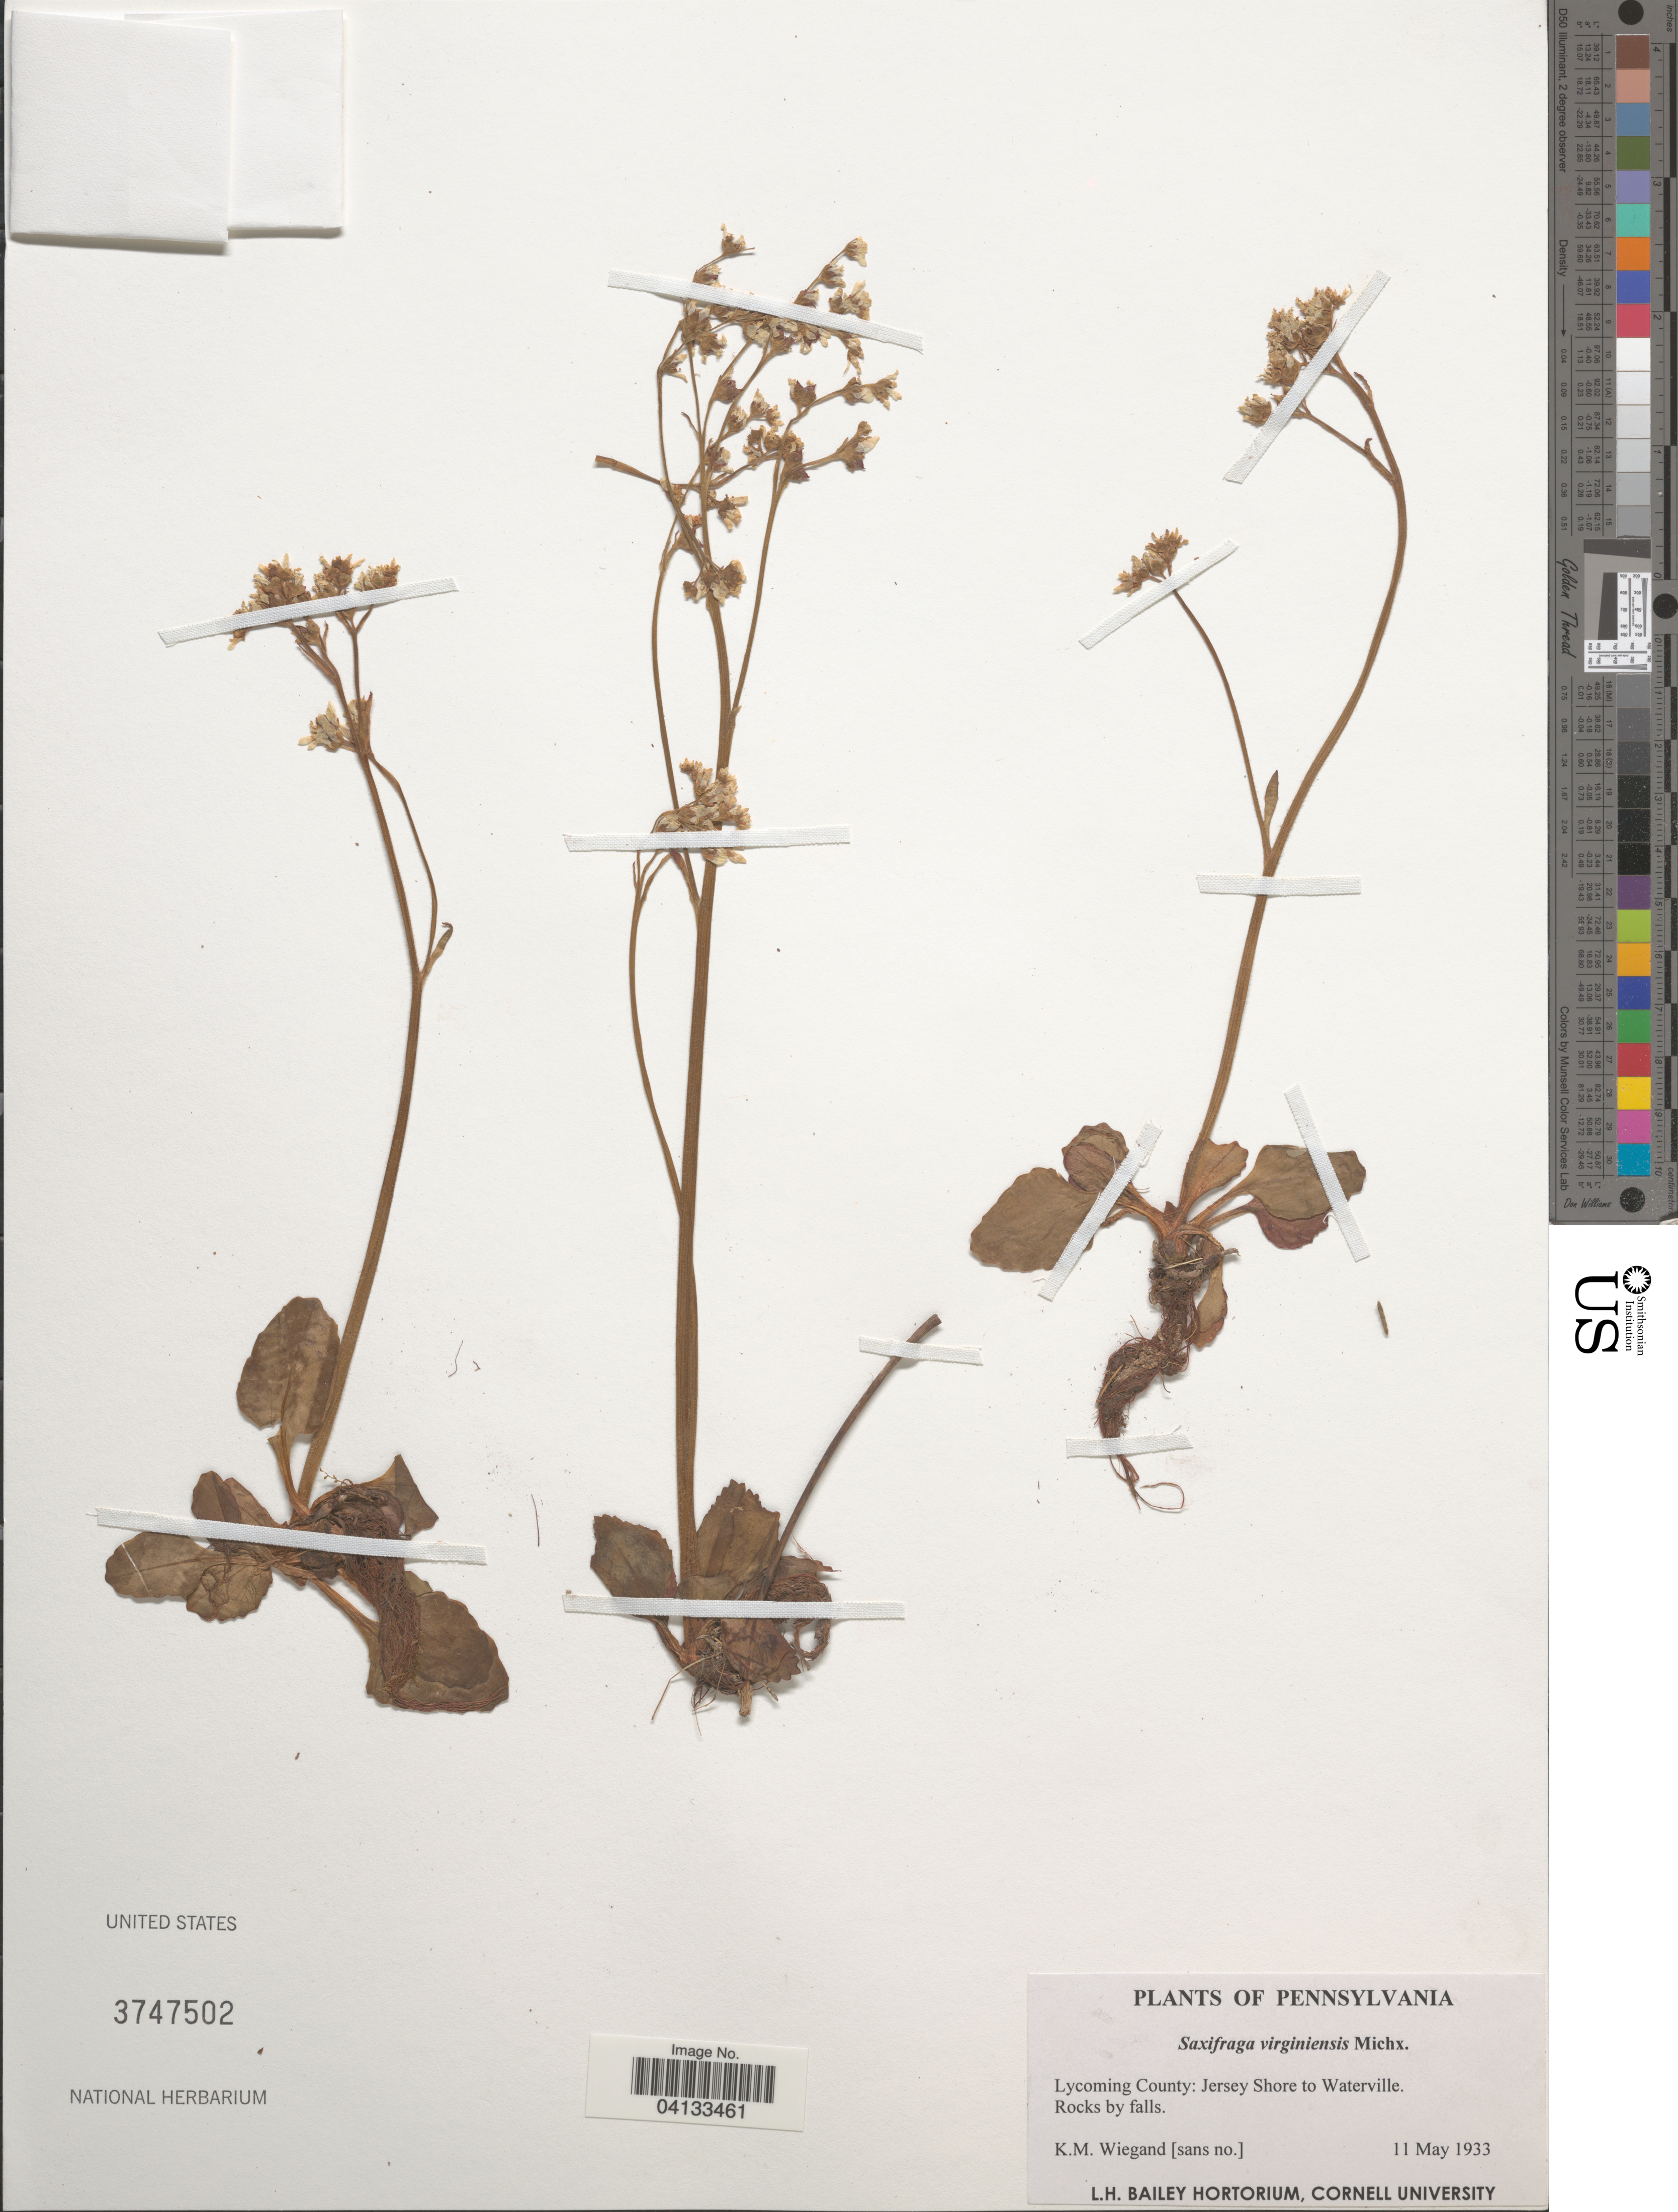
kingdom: Plantae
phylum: Tracheophyta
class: Magnoliopsida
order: Saxifragales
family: Saxifragaceae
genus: Saxifraga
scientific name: Saxifraga virginiensis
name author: Michx.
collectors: K. M. Wiegand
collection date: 1933-05-11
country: United States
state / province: Pennsylvania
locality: Lycoming County: Jersey Shore to Waterville.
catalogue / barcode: US 3747502